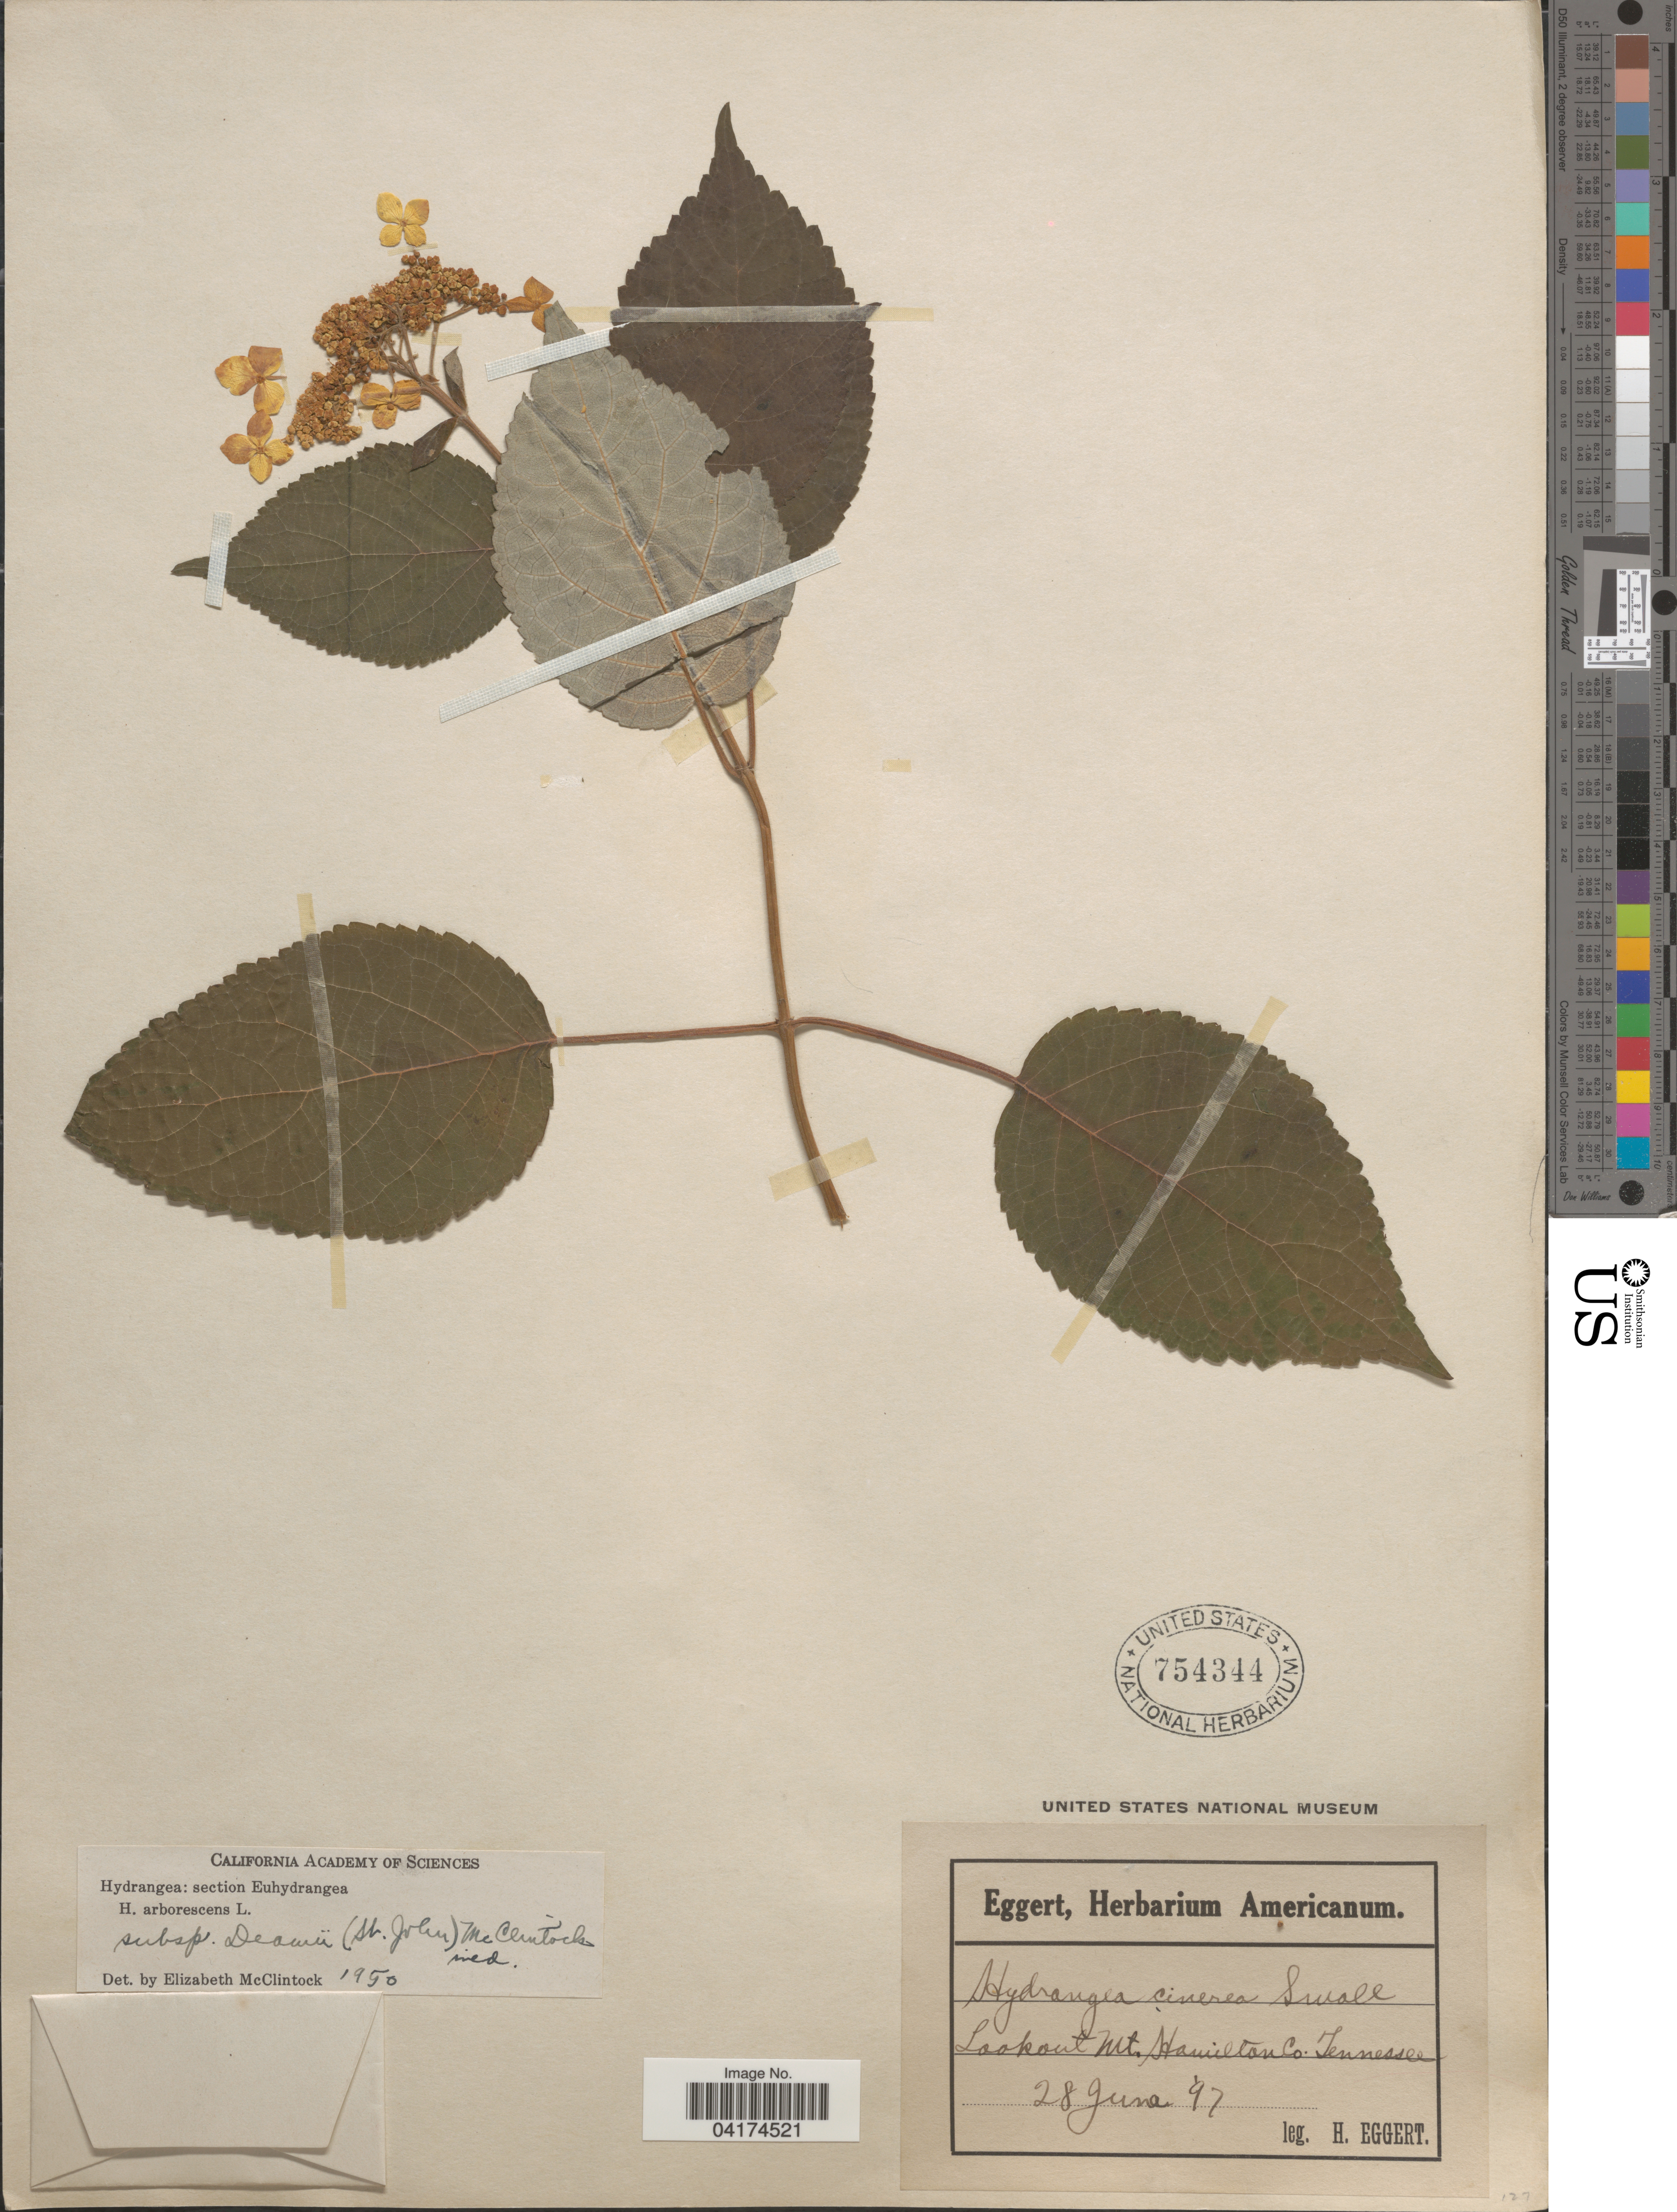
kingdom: Plantae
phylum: Tracheophyta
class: Magnoliopsida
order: Cornales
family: Hydrangeaceae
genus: Hydrangea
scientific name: Hydrangea arborescens var. deamii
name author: H. St. John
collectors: H. Eggert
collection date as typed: Transcribed d/m/y: 28/6/97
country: United States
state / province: Tennessee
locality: Lookout Mt. Hamilton Co.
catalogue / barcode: US 754344